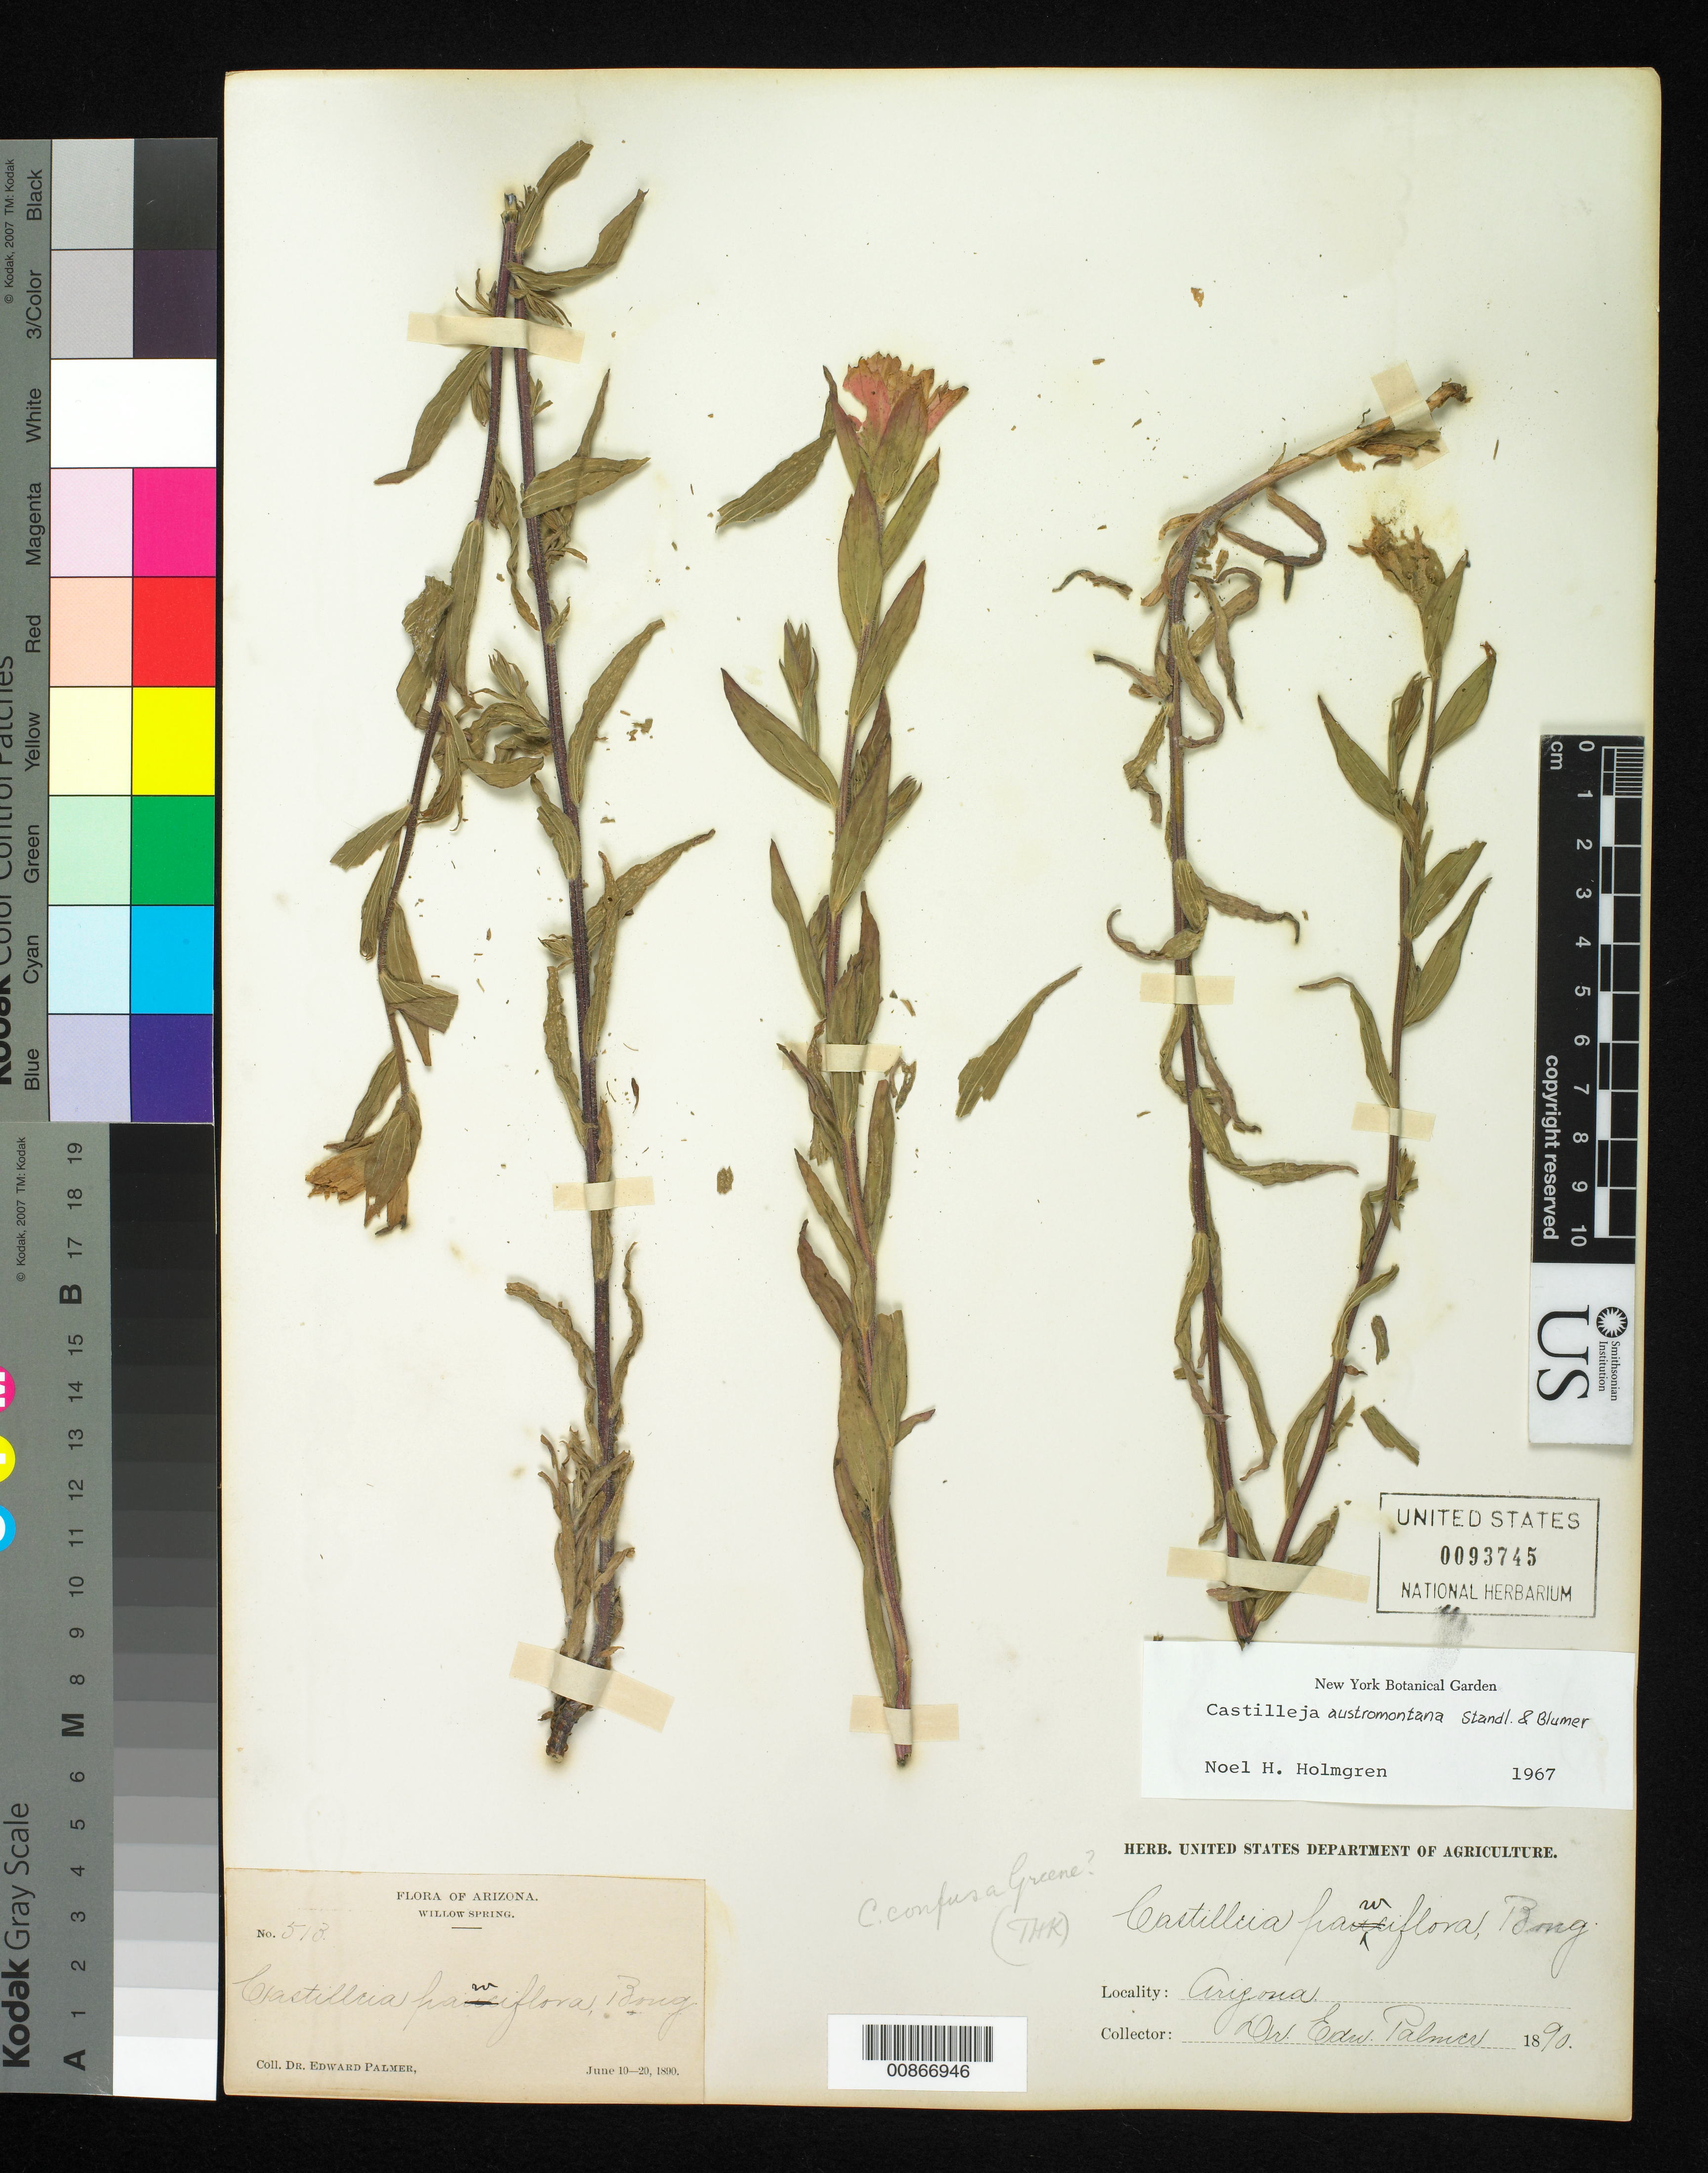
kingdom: Plantae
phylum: Tracheophyta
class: Magnoliopsida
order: Lamiales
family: Orobanchaceae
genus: Castilleja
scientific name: Castilleja austromontana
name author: Standl. & Blumer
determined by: Holmgren, N. H., (NY), New York Botanical Garden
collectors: E. Palmer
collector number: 513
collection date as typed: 10 Jun 1890 to 20 Jun 1890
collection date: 1890-06-10/1890-06-20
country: United States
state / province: Arizona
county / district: Coconino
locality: Willow Spring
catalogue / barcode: US 93745